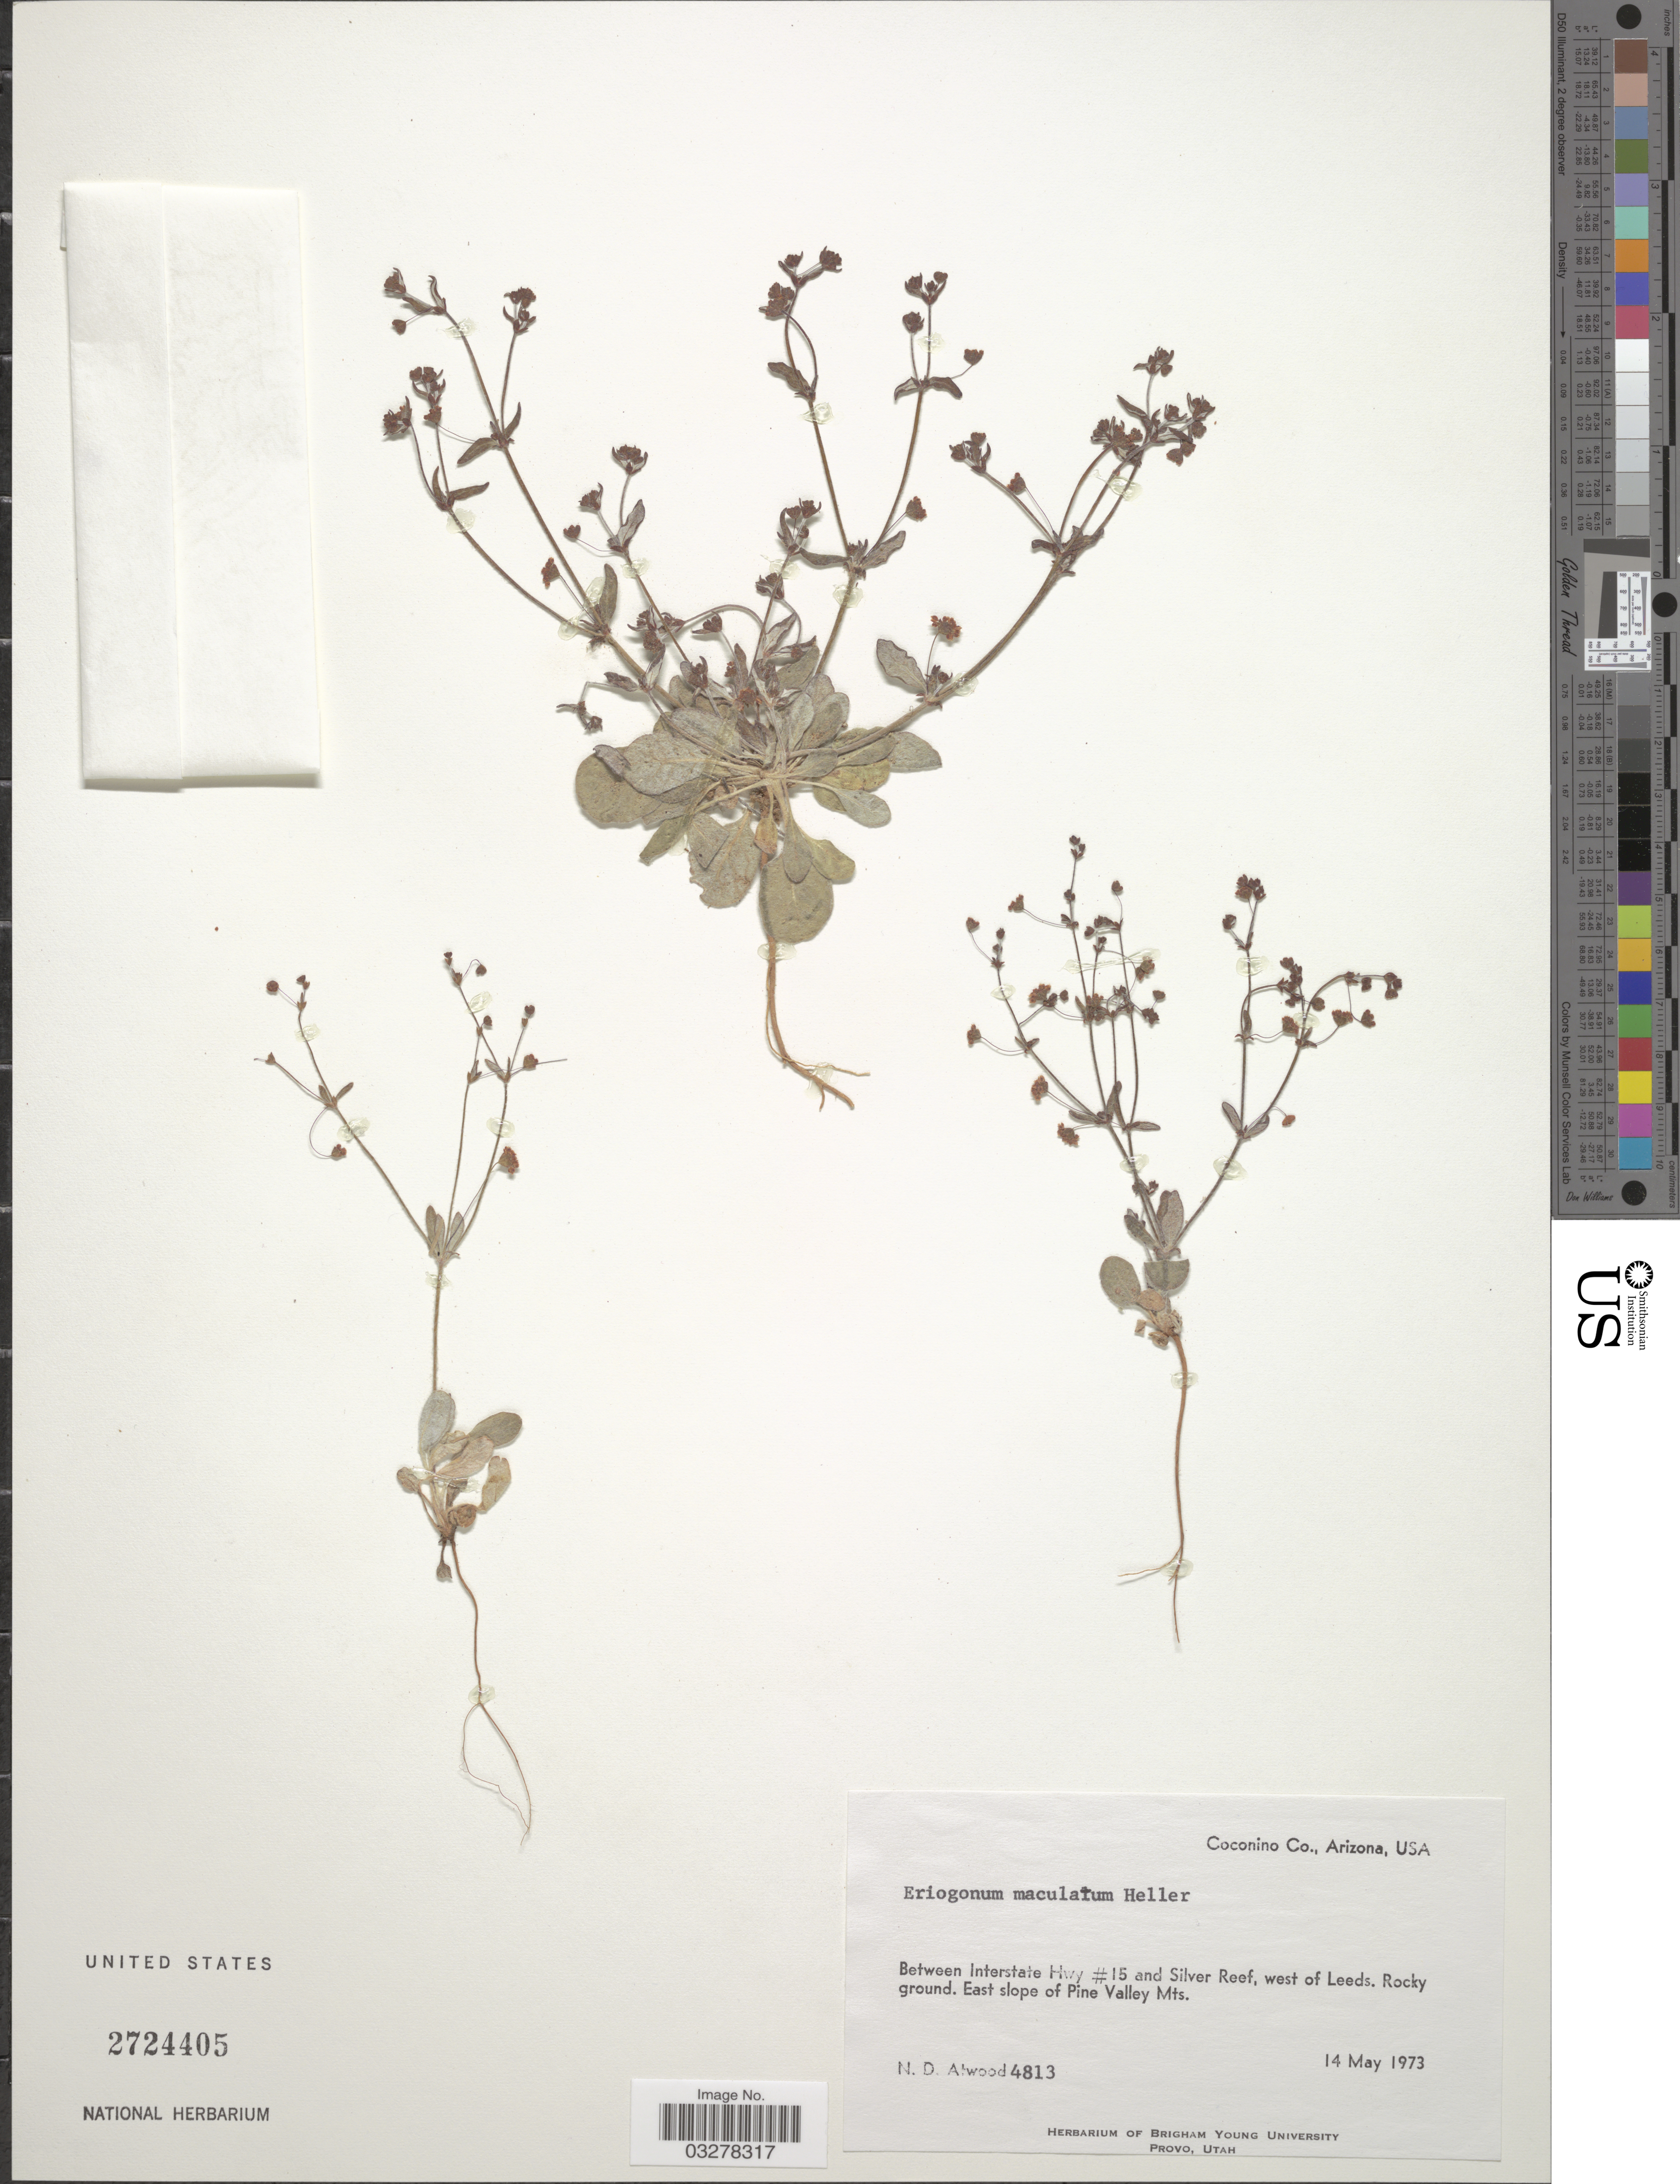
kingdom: Plantae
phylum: Tracheophyta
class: Magnoliopsida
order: Caryophyllales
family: Polygonaceae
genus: Eriogonum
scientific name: Eriogonum maculatum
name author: A. Heller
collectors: N. Atwood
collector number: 4813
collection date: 1973-05-14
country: United States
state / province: Arizona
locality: Coconino Co. Between Interstate Hwy #15 and Silver Reef, west of Leeds. East slope of Pine Valley Mts.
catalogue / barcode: US 2724405